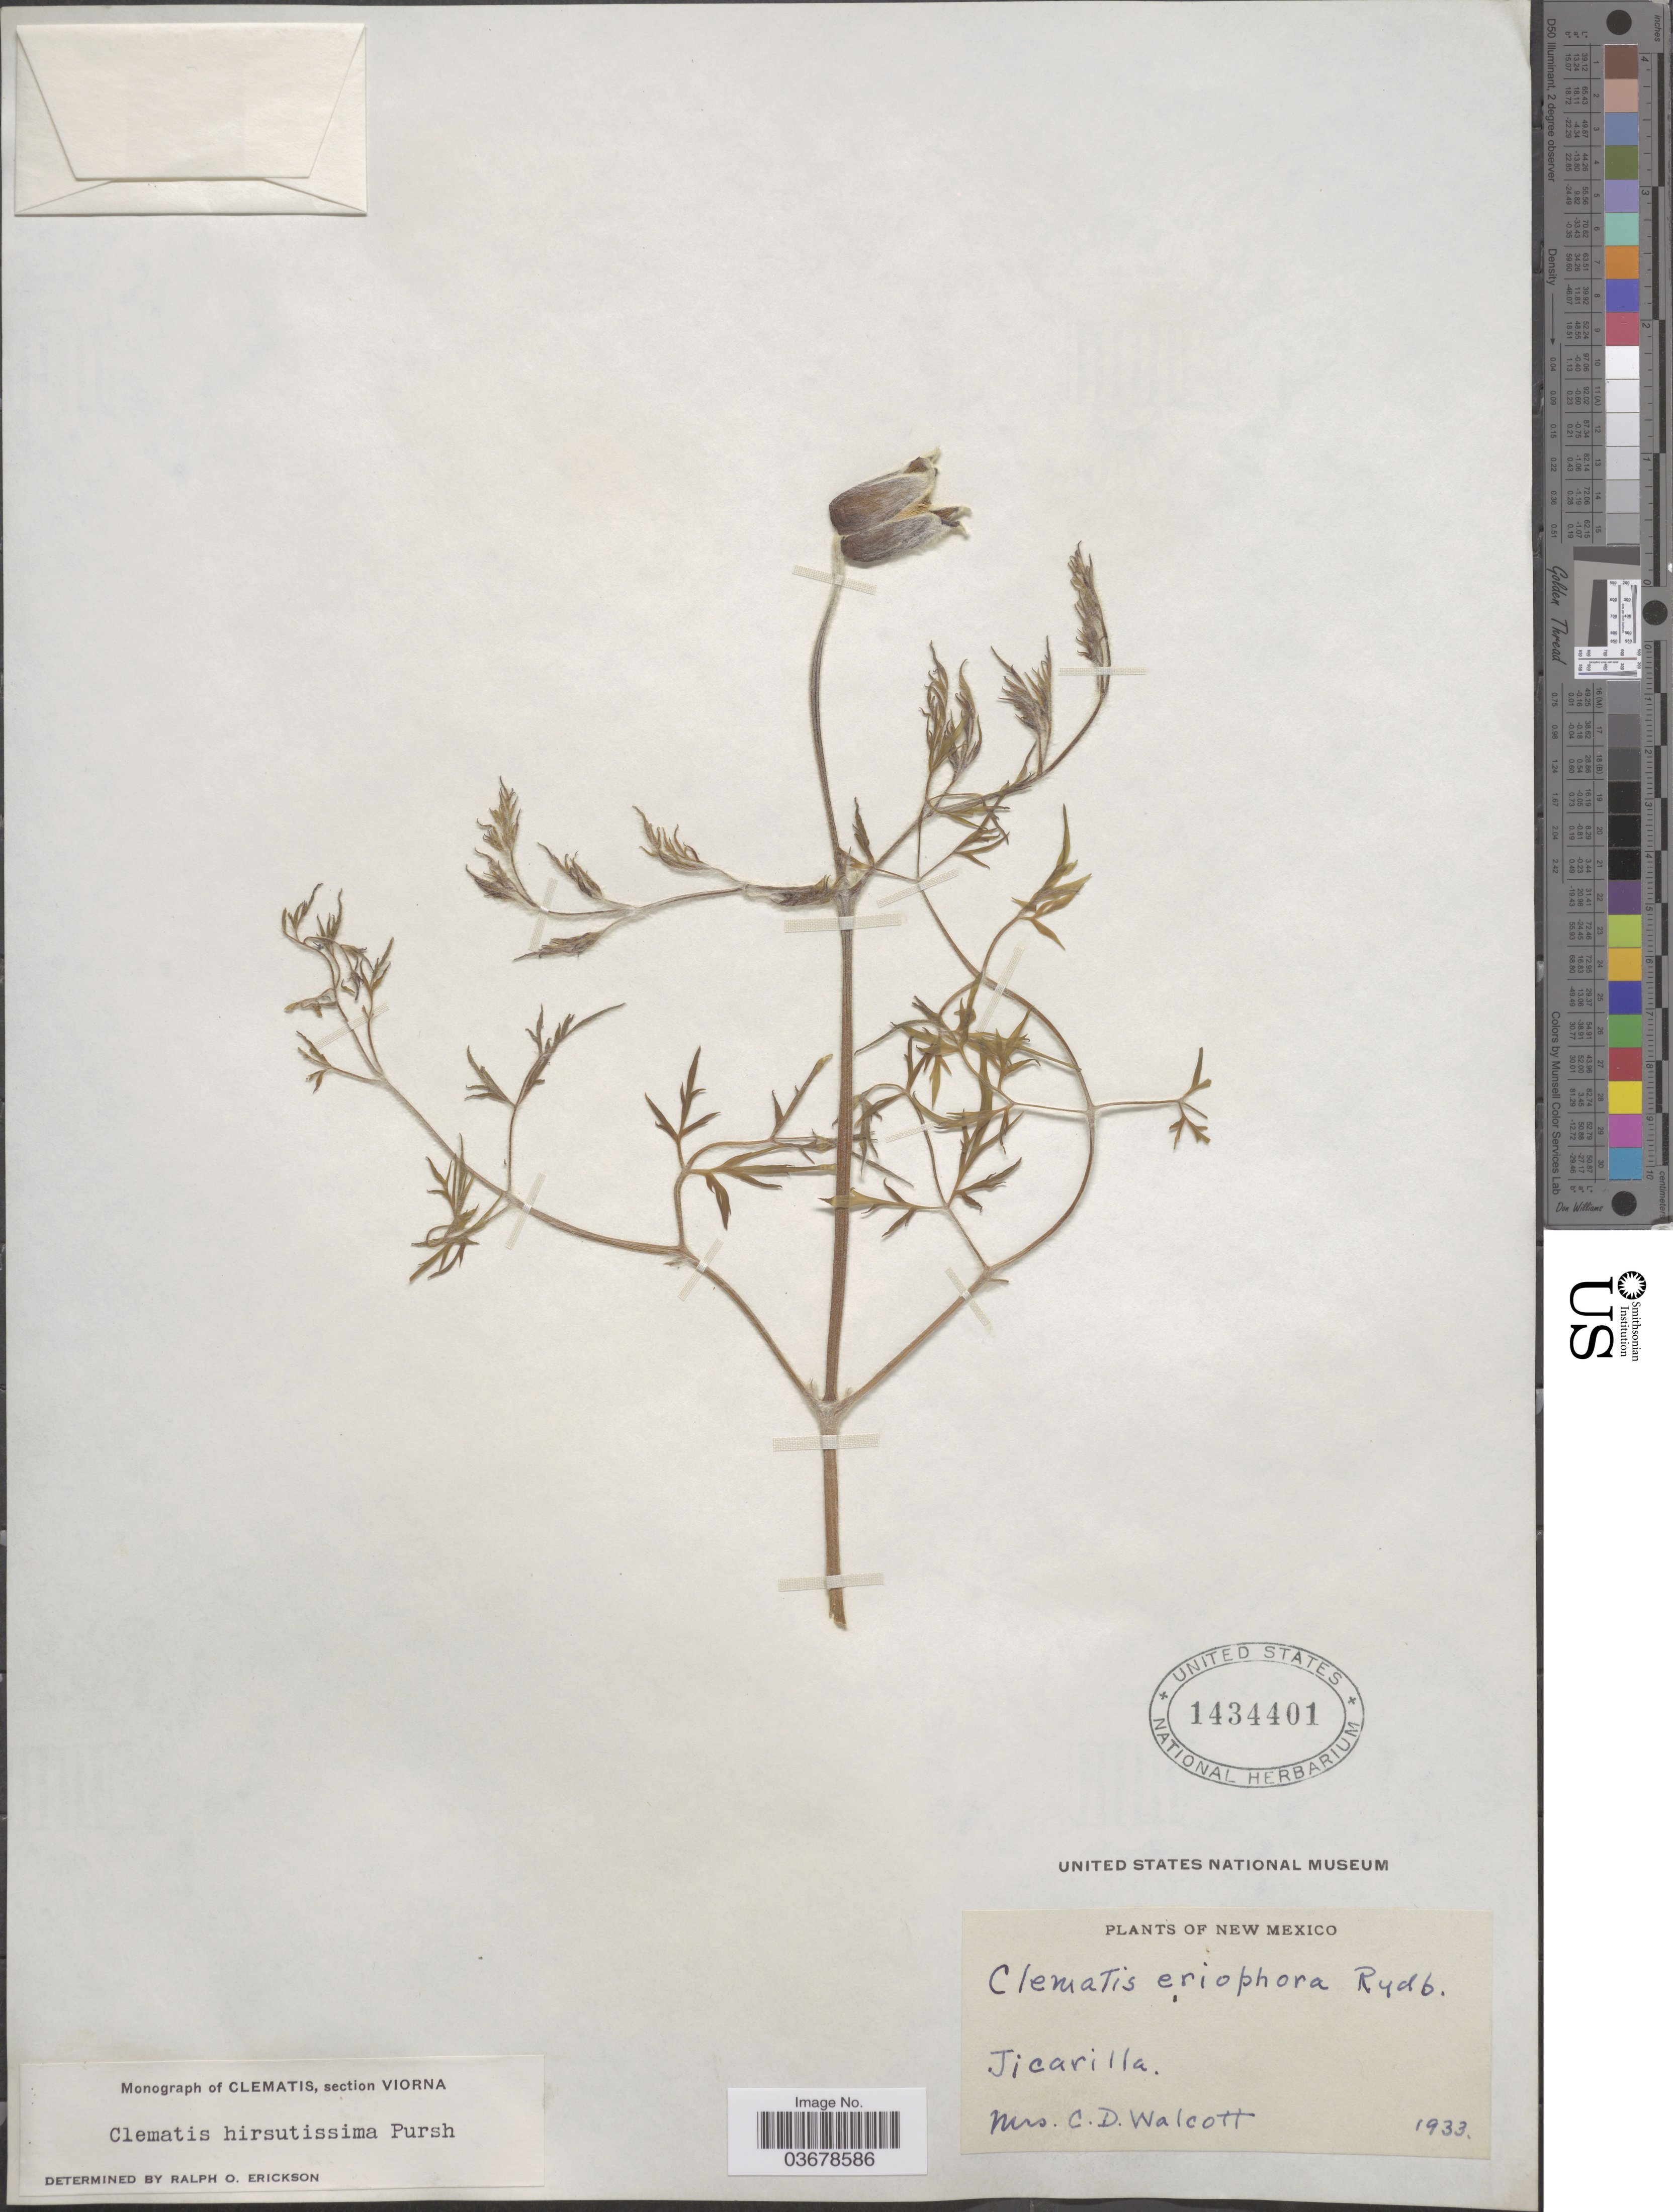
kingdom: Plantae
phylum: Tracheophyta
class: Magnoliopsida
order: Ranunculales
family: Ranunculaceae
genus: Clematis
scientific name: Clematis viorna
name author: L.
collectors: C. Walcott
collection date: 1933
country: United States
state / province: New Mexico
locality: Jicarilla.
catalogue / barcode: US 1434401